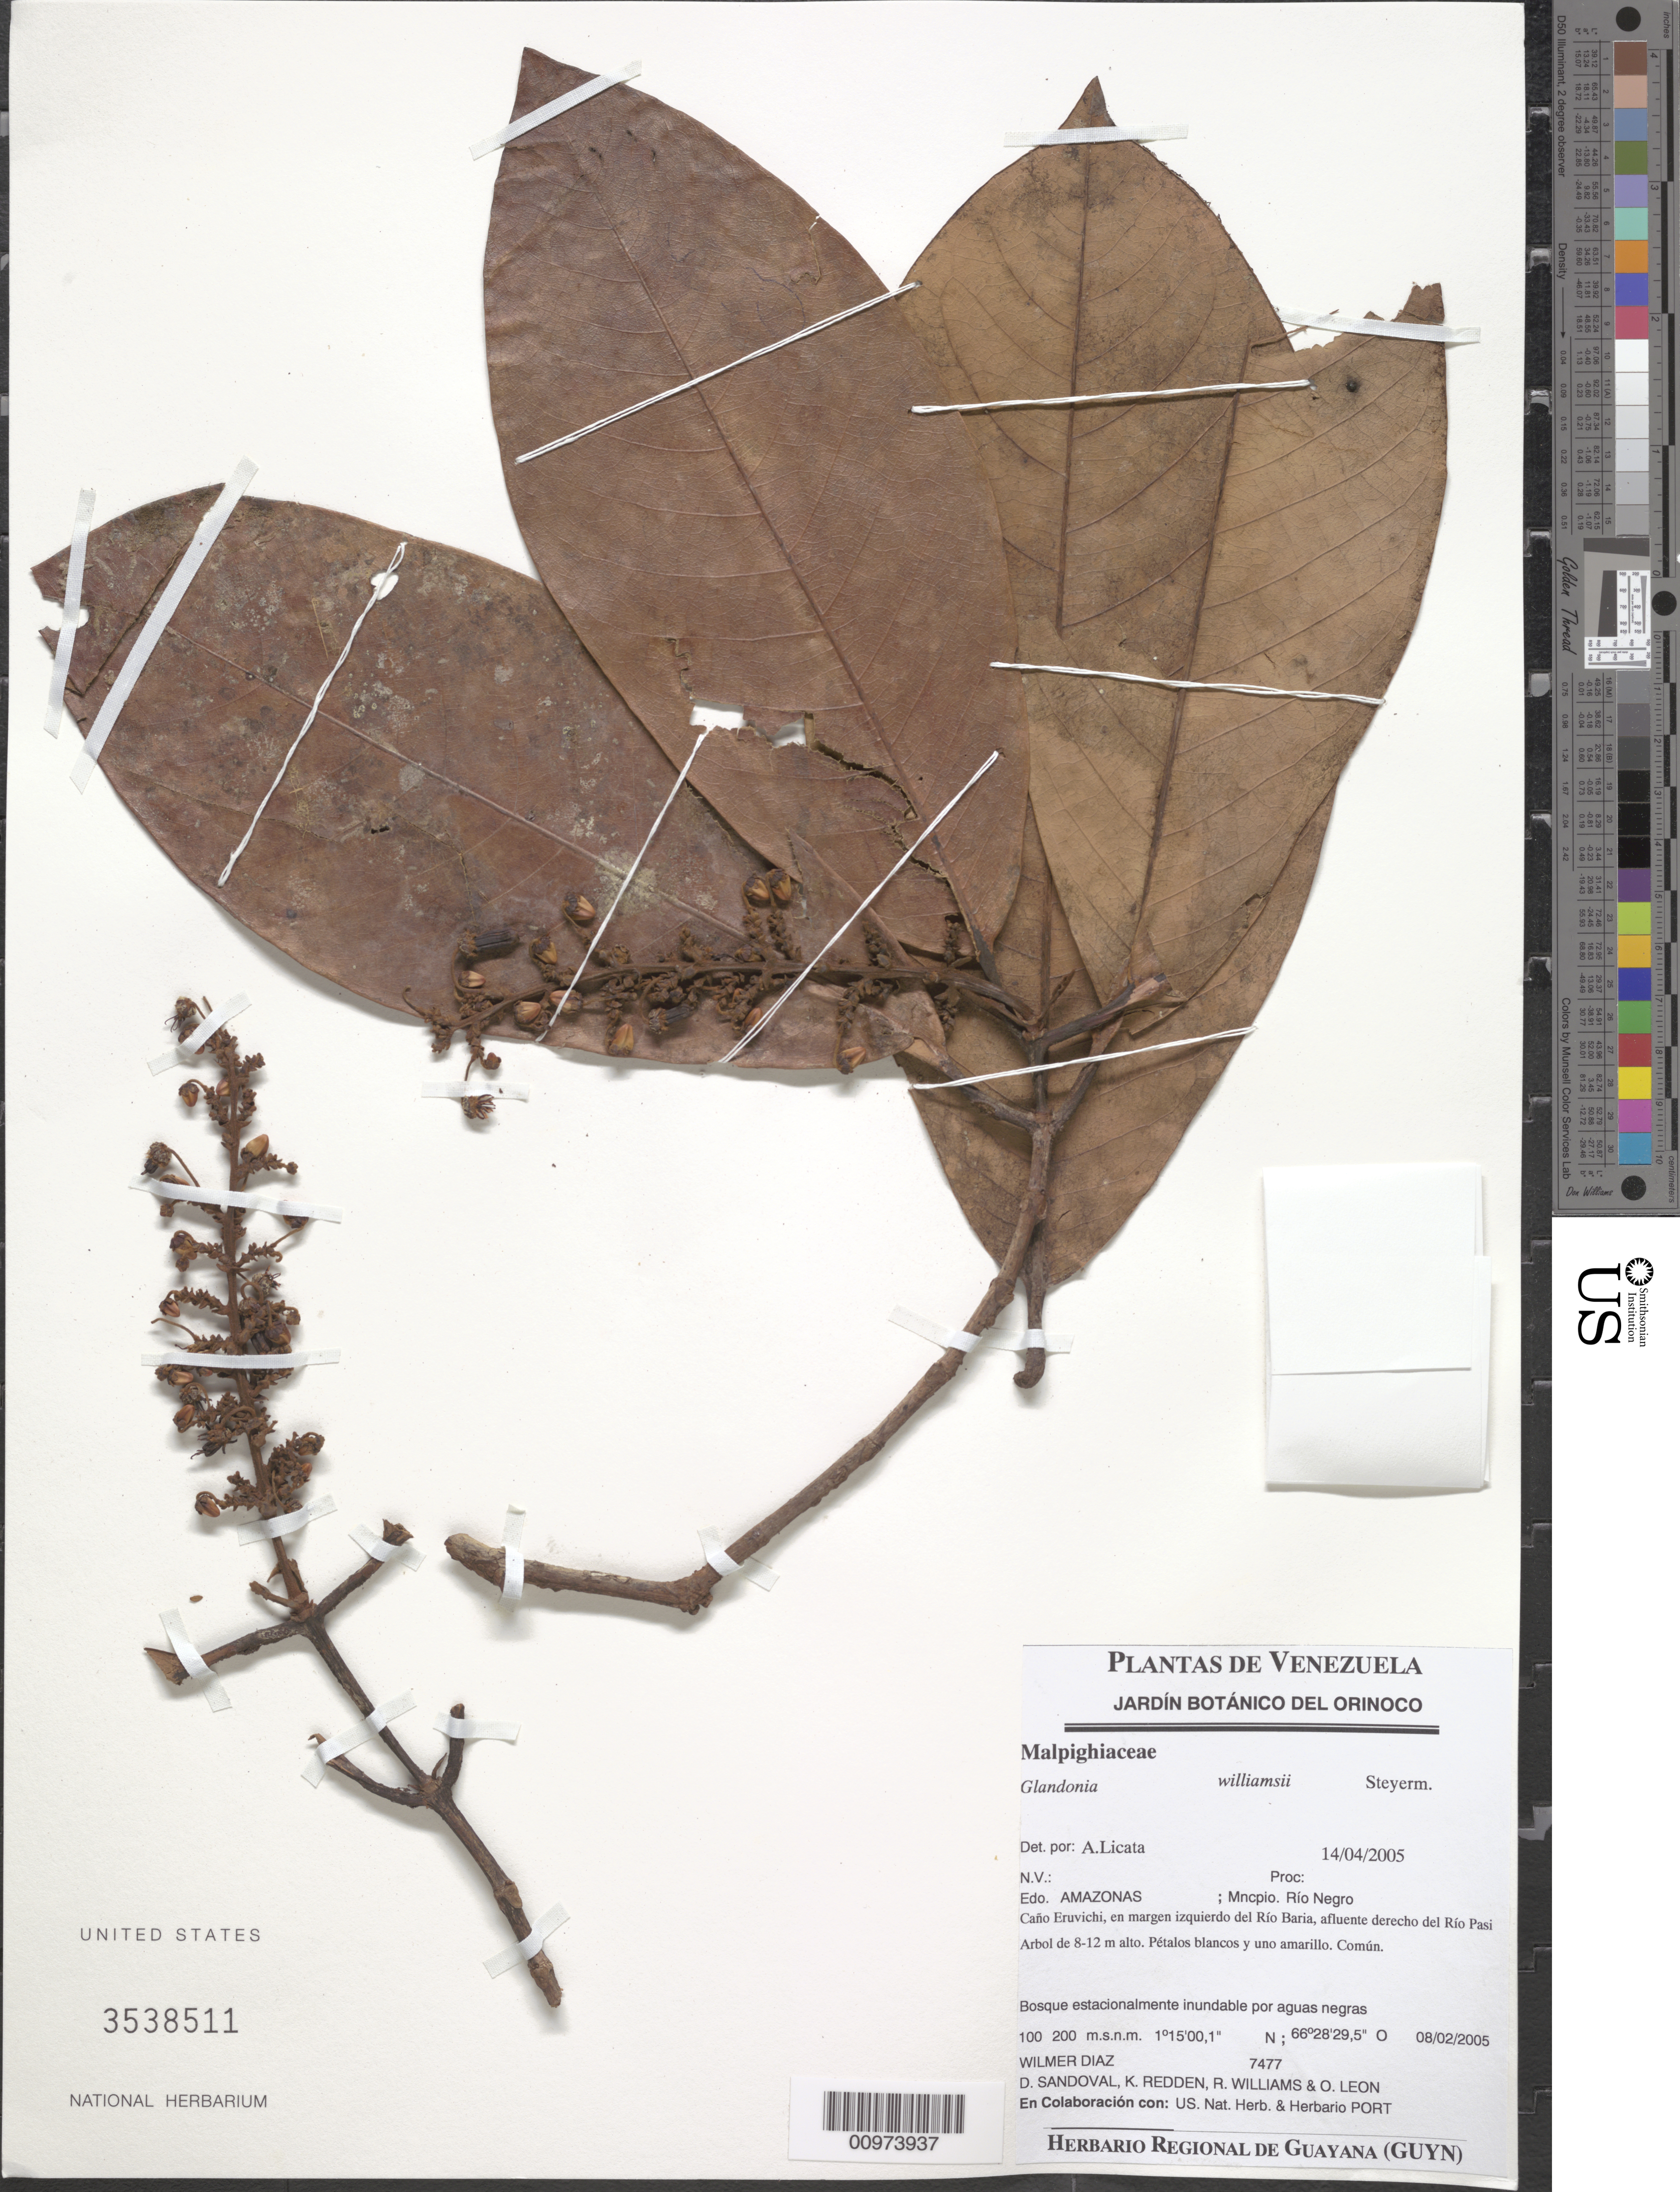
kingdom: Plantae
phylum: Tracheophyta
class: Magnoliopsida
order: Malpighiales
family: Malpighiaceae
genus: Glandonia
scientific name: Glandonia williamsii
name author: Steyerm.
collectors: W. Díaz P., D. Sandoval, K. M. Redden, R. Williams & O. León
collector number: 7477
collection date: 2005-02-08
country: Venezuela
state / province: Amazonas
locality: Mncpio. Río Negro. Caño Eruvichi, en margen izquierdo del Río Baria, afluente derecho del Río Pasi.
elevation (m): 100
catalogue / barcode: US 3538511